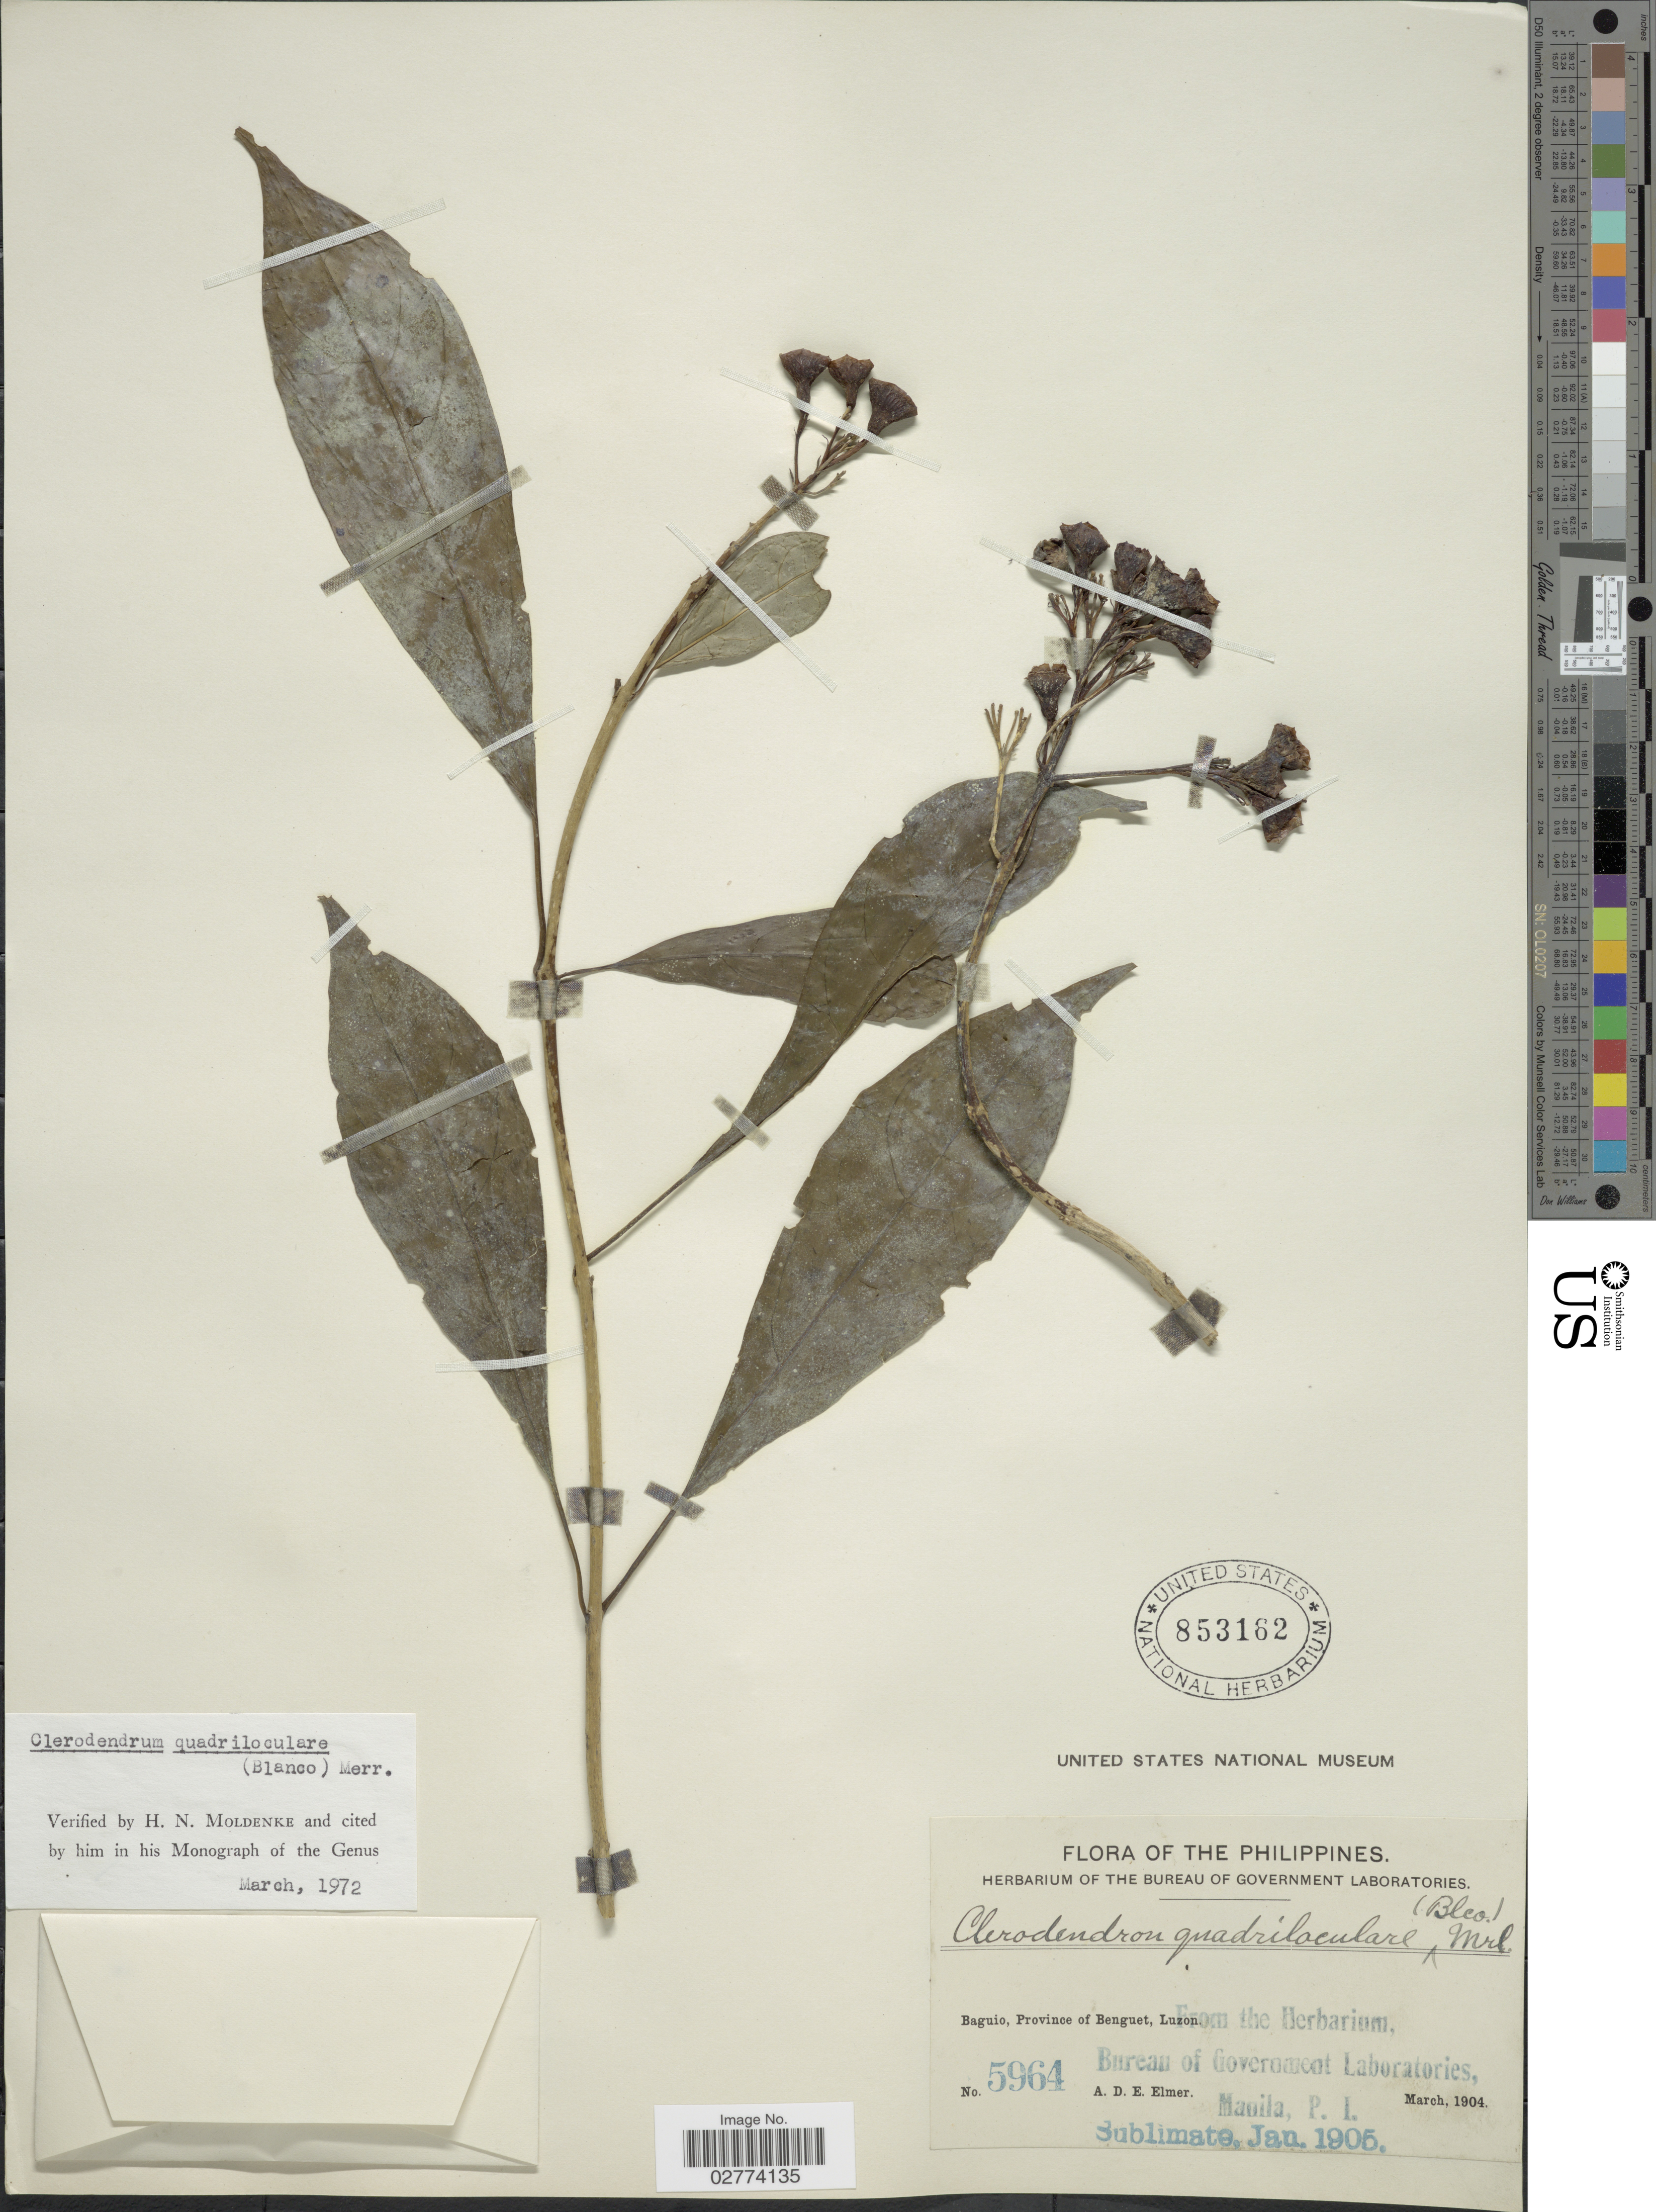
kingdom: Plantae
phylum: Tracheophyta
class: Magnoliopsida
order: Lamiales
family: Lamiaceae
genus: Clerodendrum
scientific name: Clerodendrum quadriloculare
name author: (Blanco) Merr.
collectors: A. D. E. Elmer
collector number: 5964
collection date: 1904-03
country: Philippines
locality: Baguio, Province of Benguet, Luzon.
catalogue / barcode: US 853162